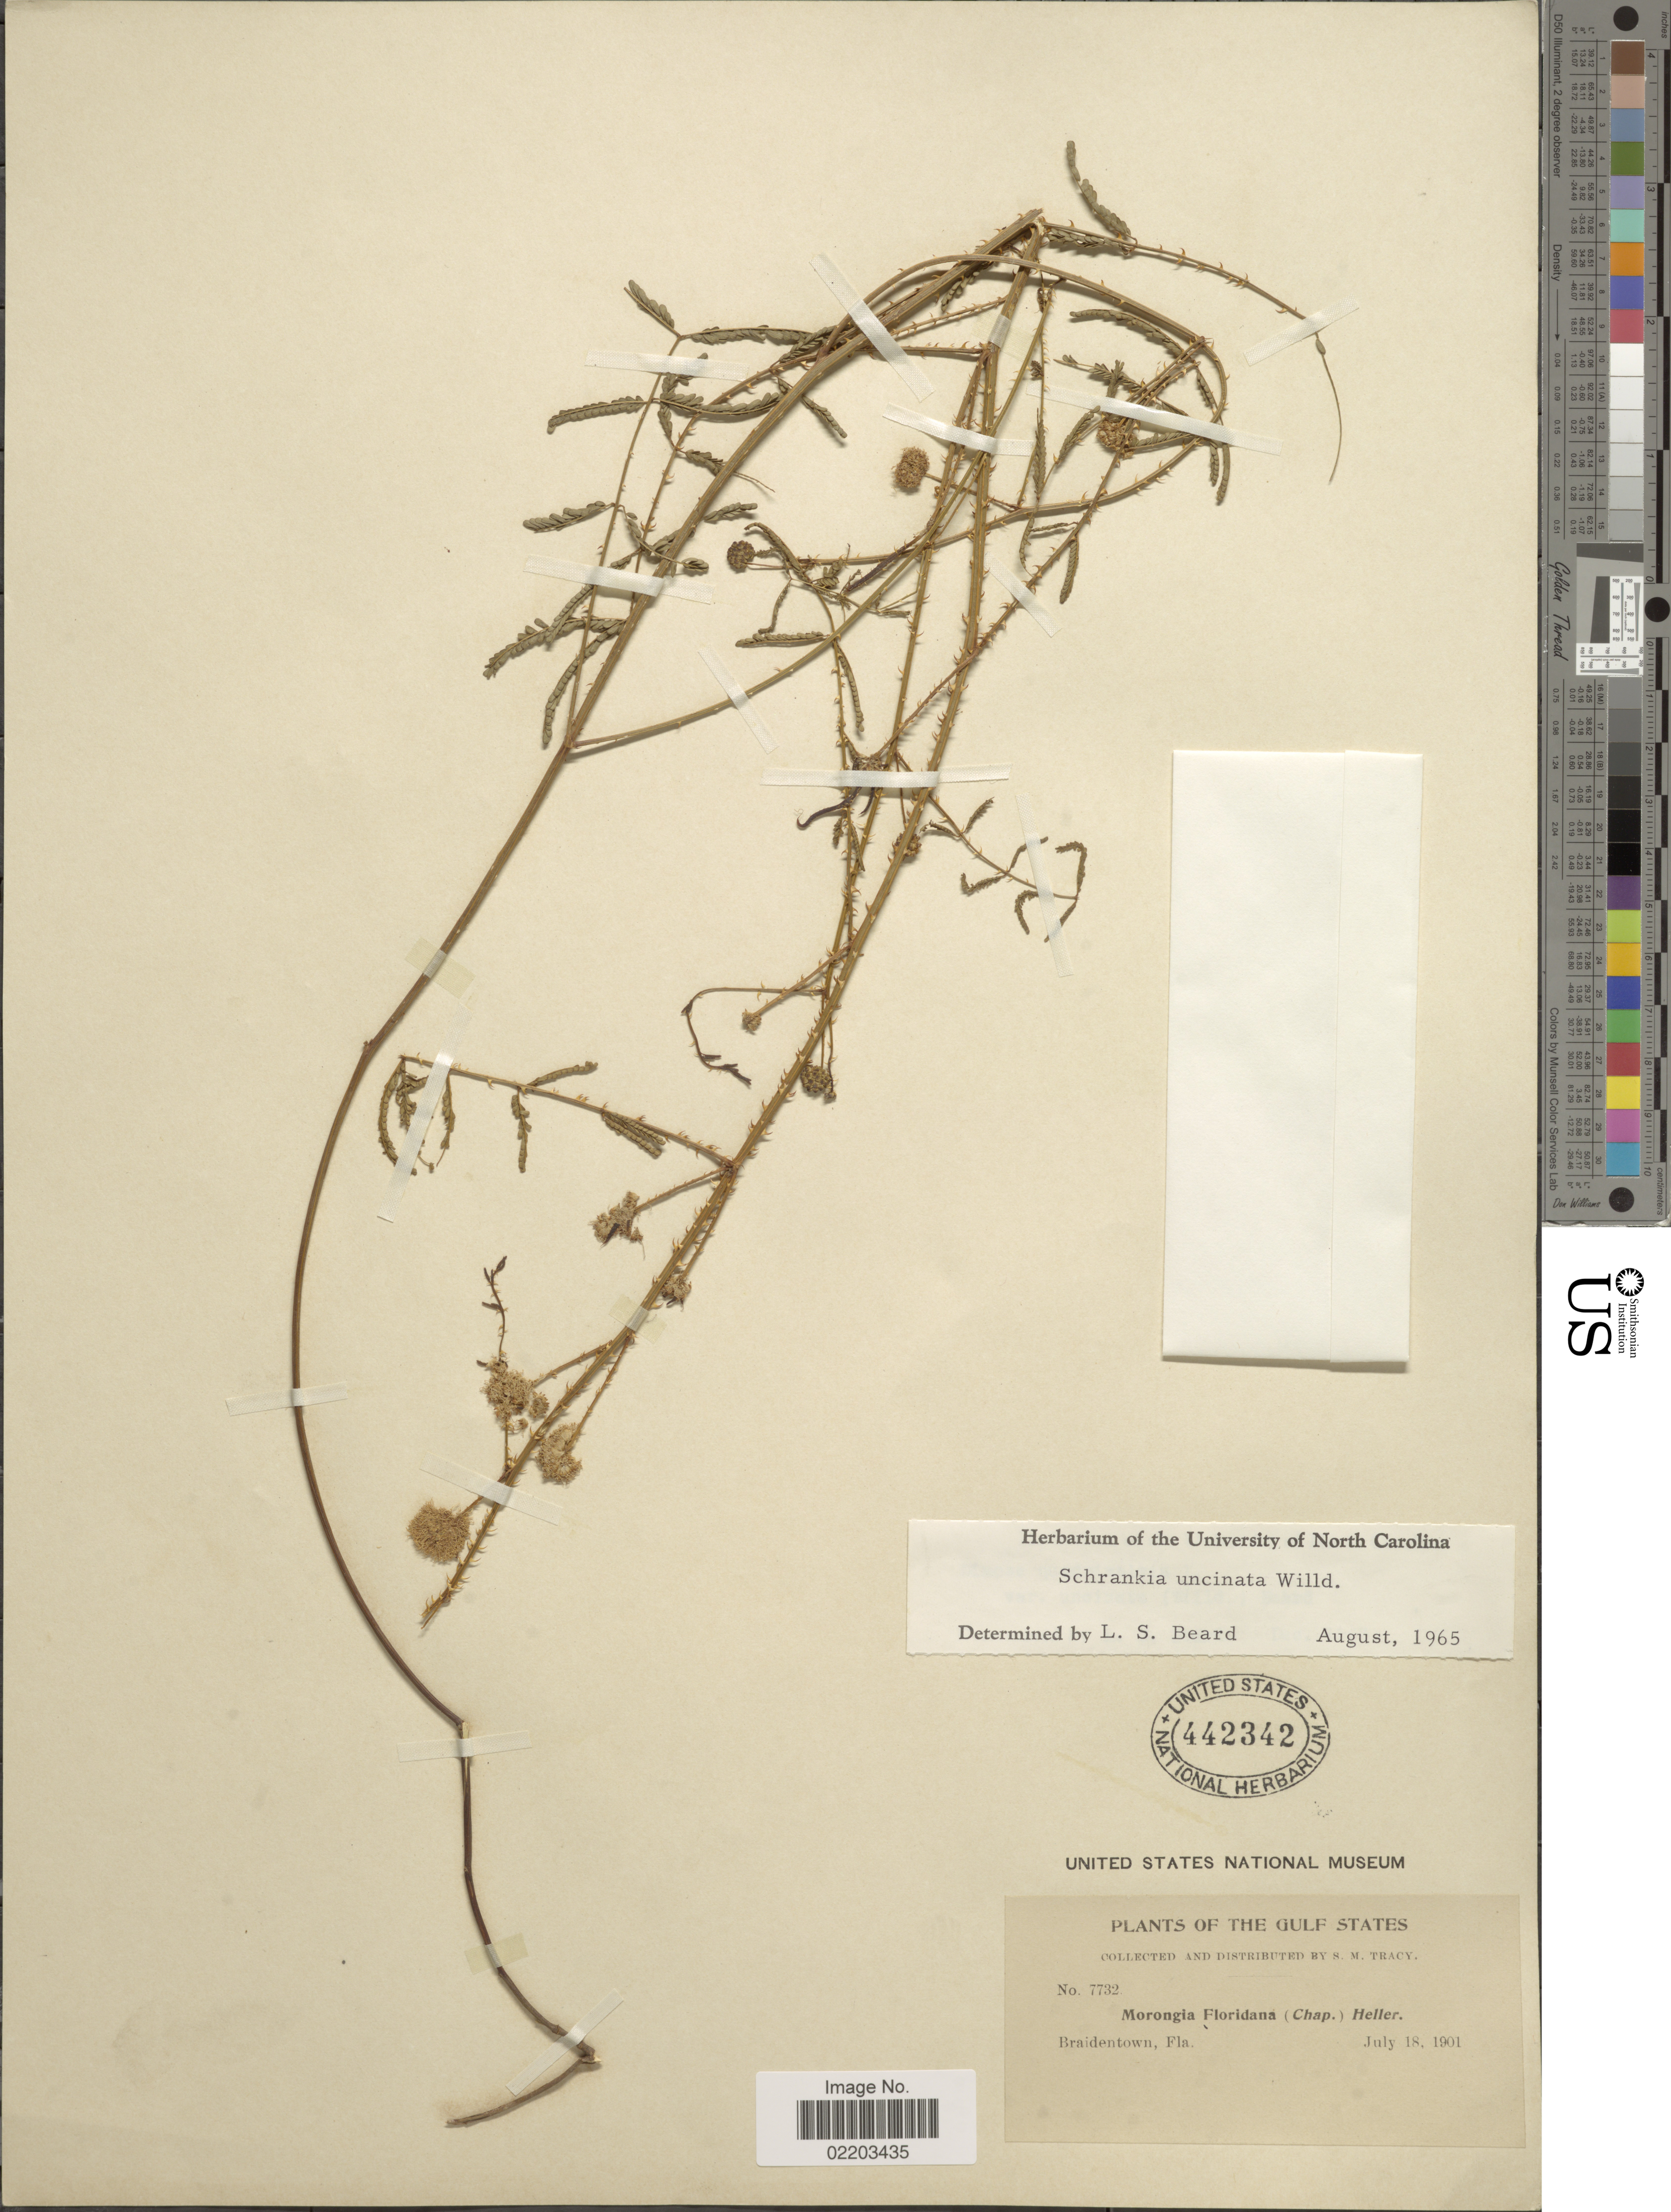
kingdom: Plantae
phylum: Tracheophyta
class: Magnoliopsida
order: Fabales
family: Fabaceae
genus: Mimosa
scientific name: Mimosa floridana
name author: (Chapm.) Weakley & Flores-Cruz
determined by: Strong, M. T., (US), Smithsonian Institution - National Museum of Natural History (UNITED STATES)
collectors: S. M. Tracy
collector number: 7732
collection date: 1901-07-18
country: United States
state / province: Florida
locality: The Gulf States, Braidentown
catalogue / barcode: US 442342